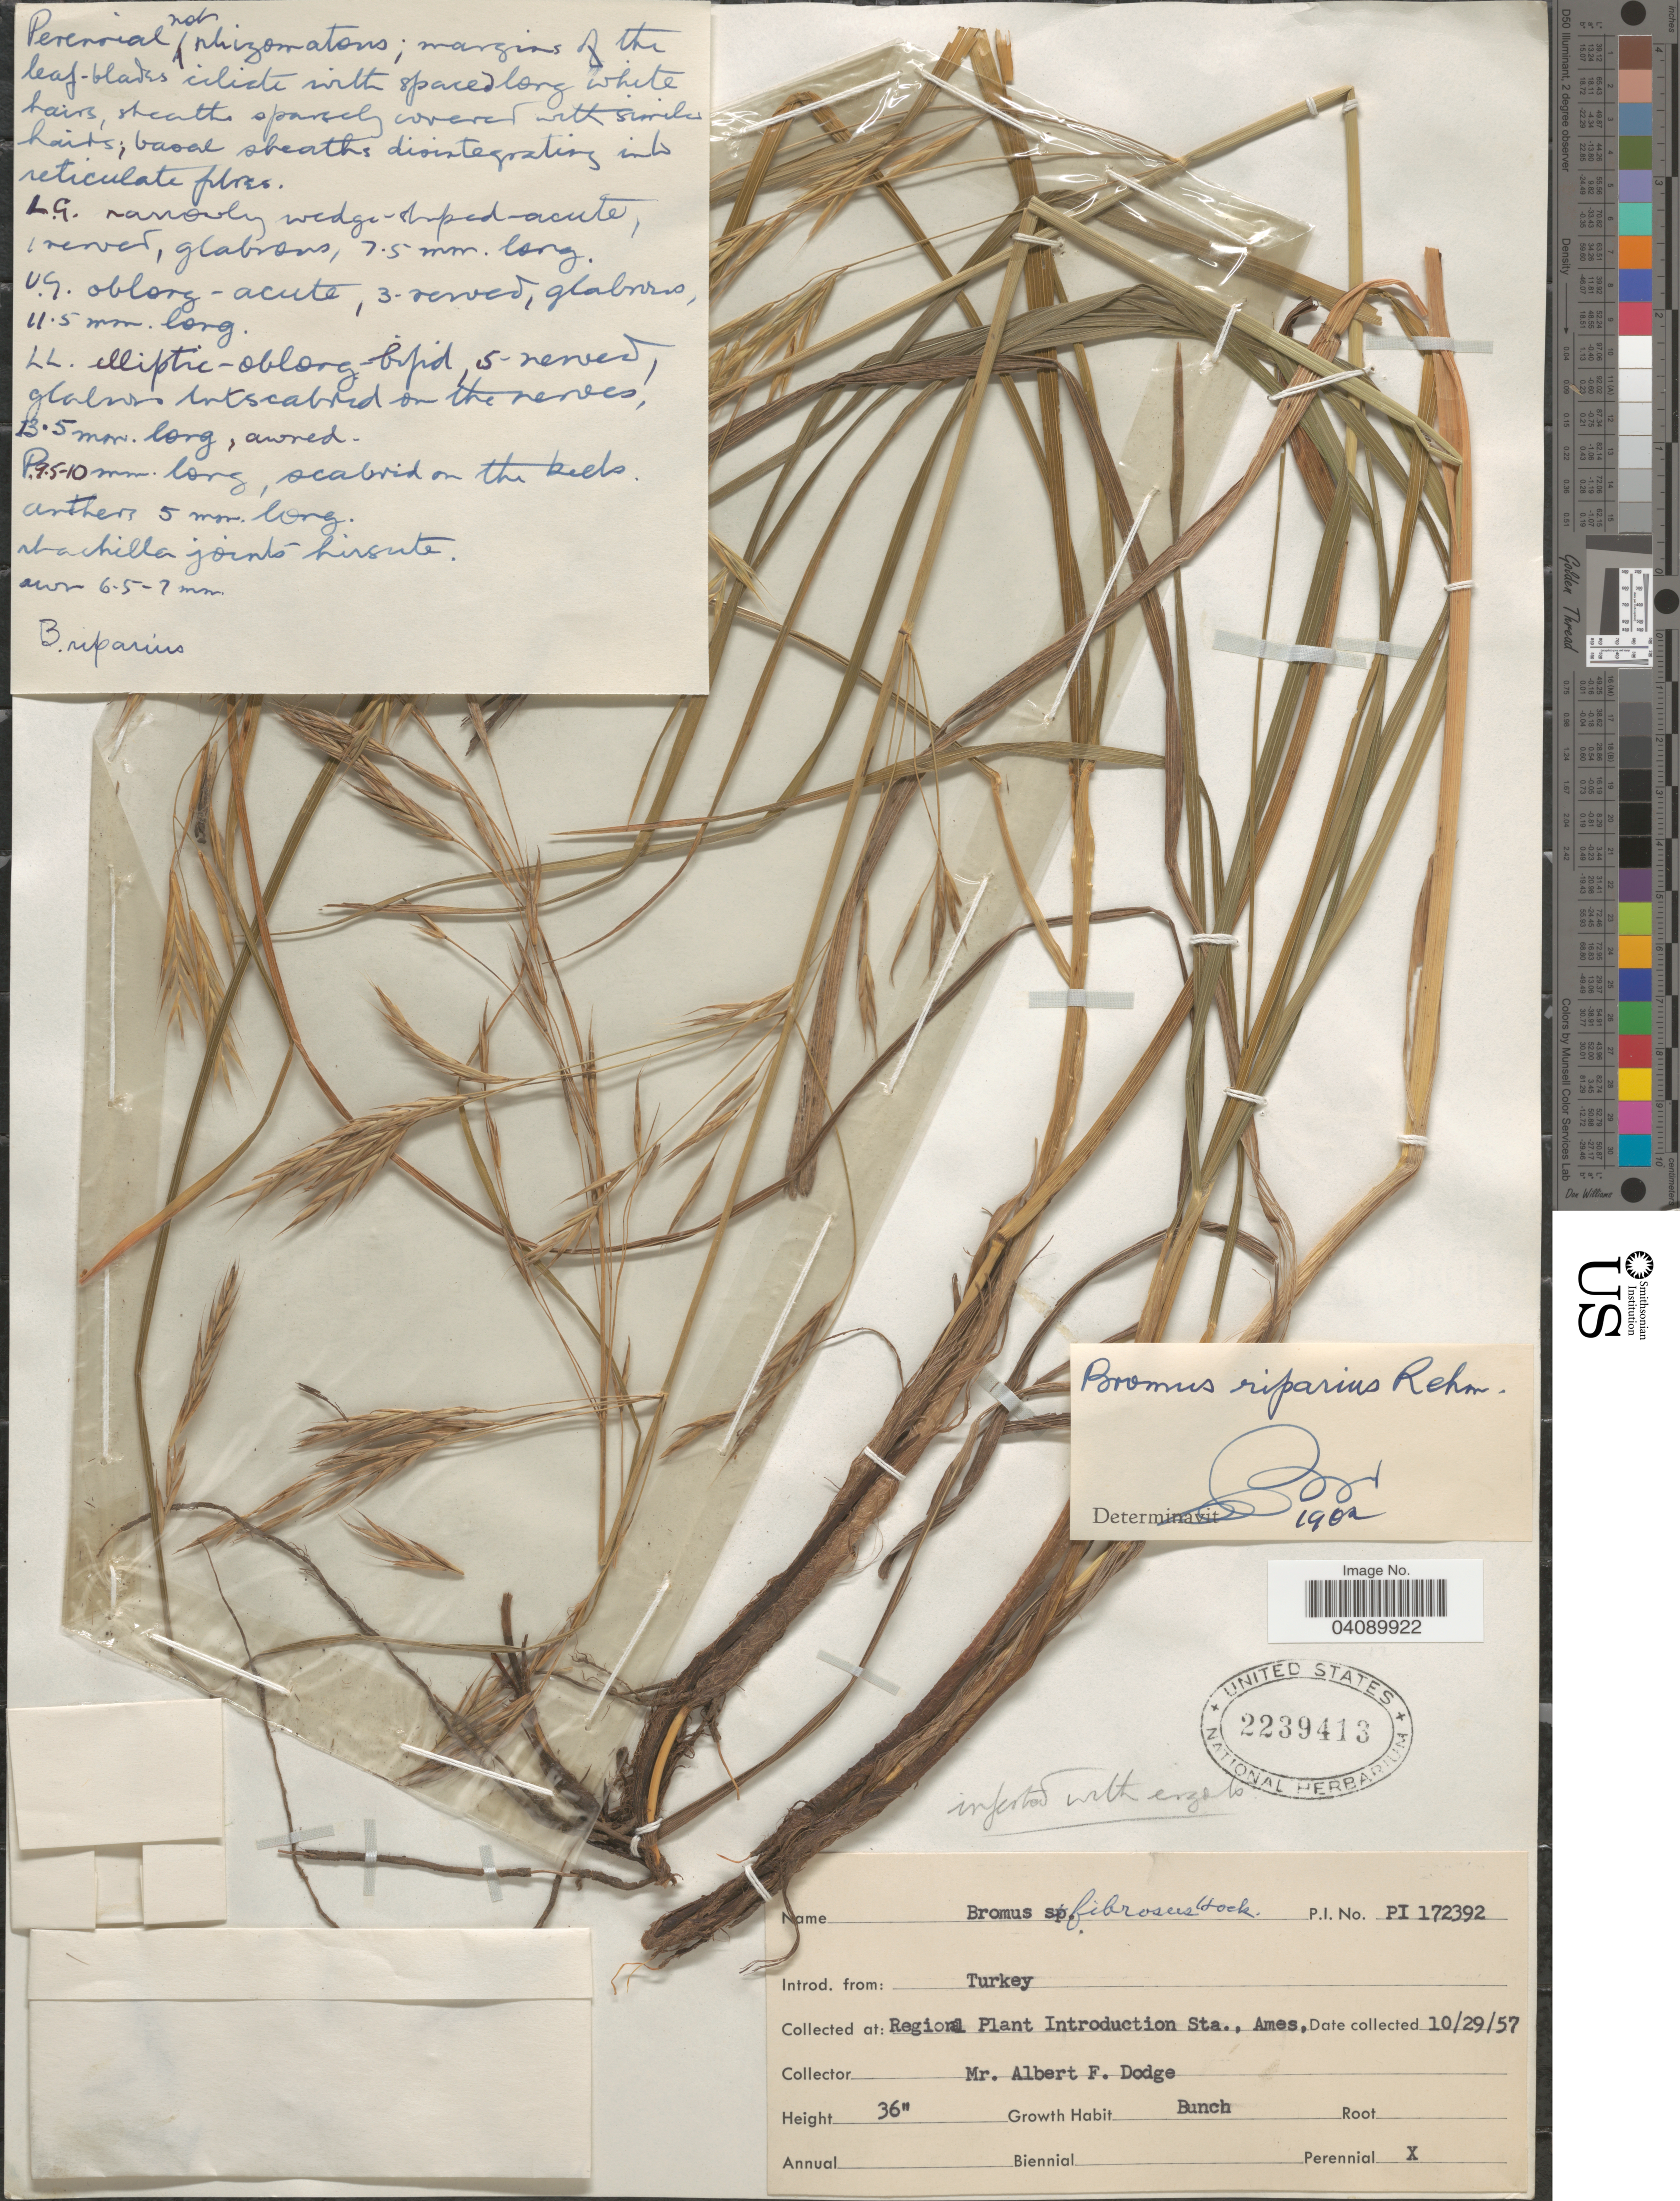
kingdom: Plantae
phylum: Tracheophyta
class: Liliopsida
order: Poales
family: Poaceae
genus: Bromus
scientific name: Bromus riparius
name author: Rehmann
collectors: A. Dodge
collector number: PI 172392?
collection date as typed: Transcribed d/m/y: 29/10/57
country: United States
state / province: Iowa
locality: Regional Plant Introduction Sta., Ames.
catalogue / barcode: US 2239413